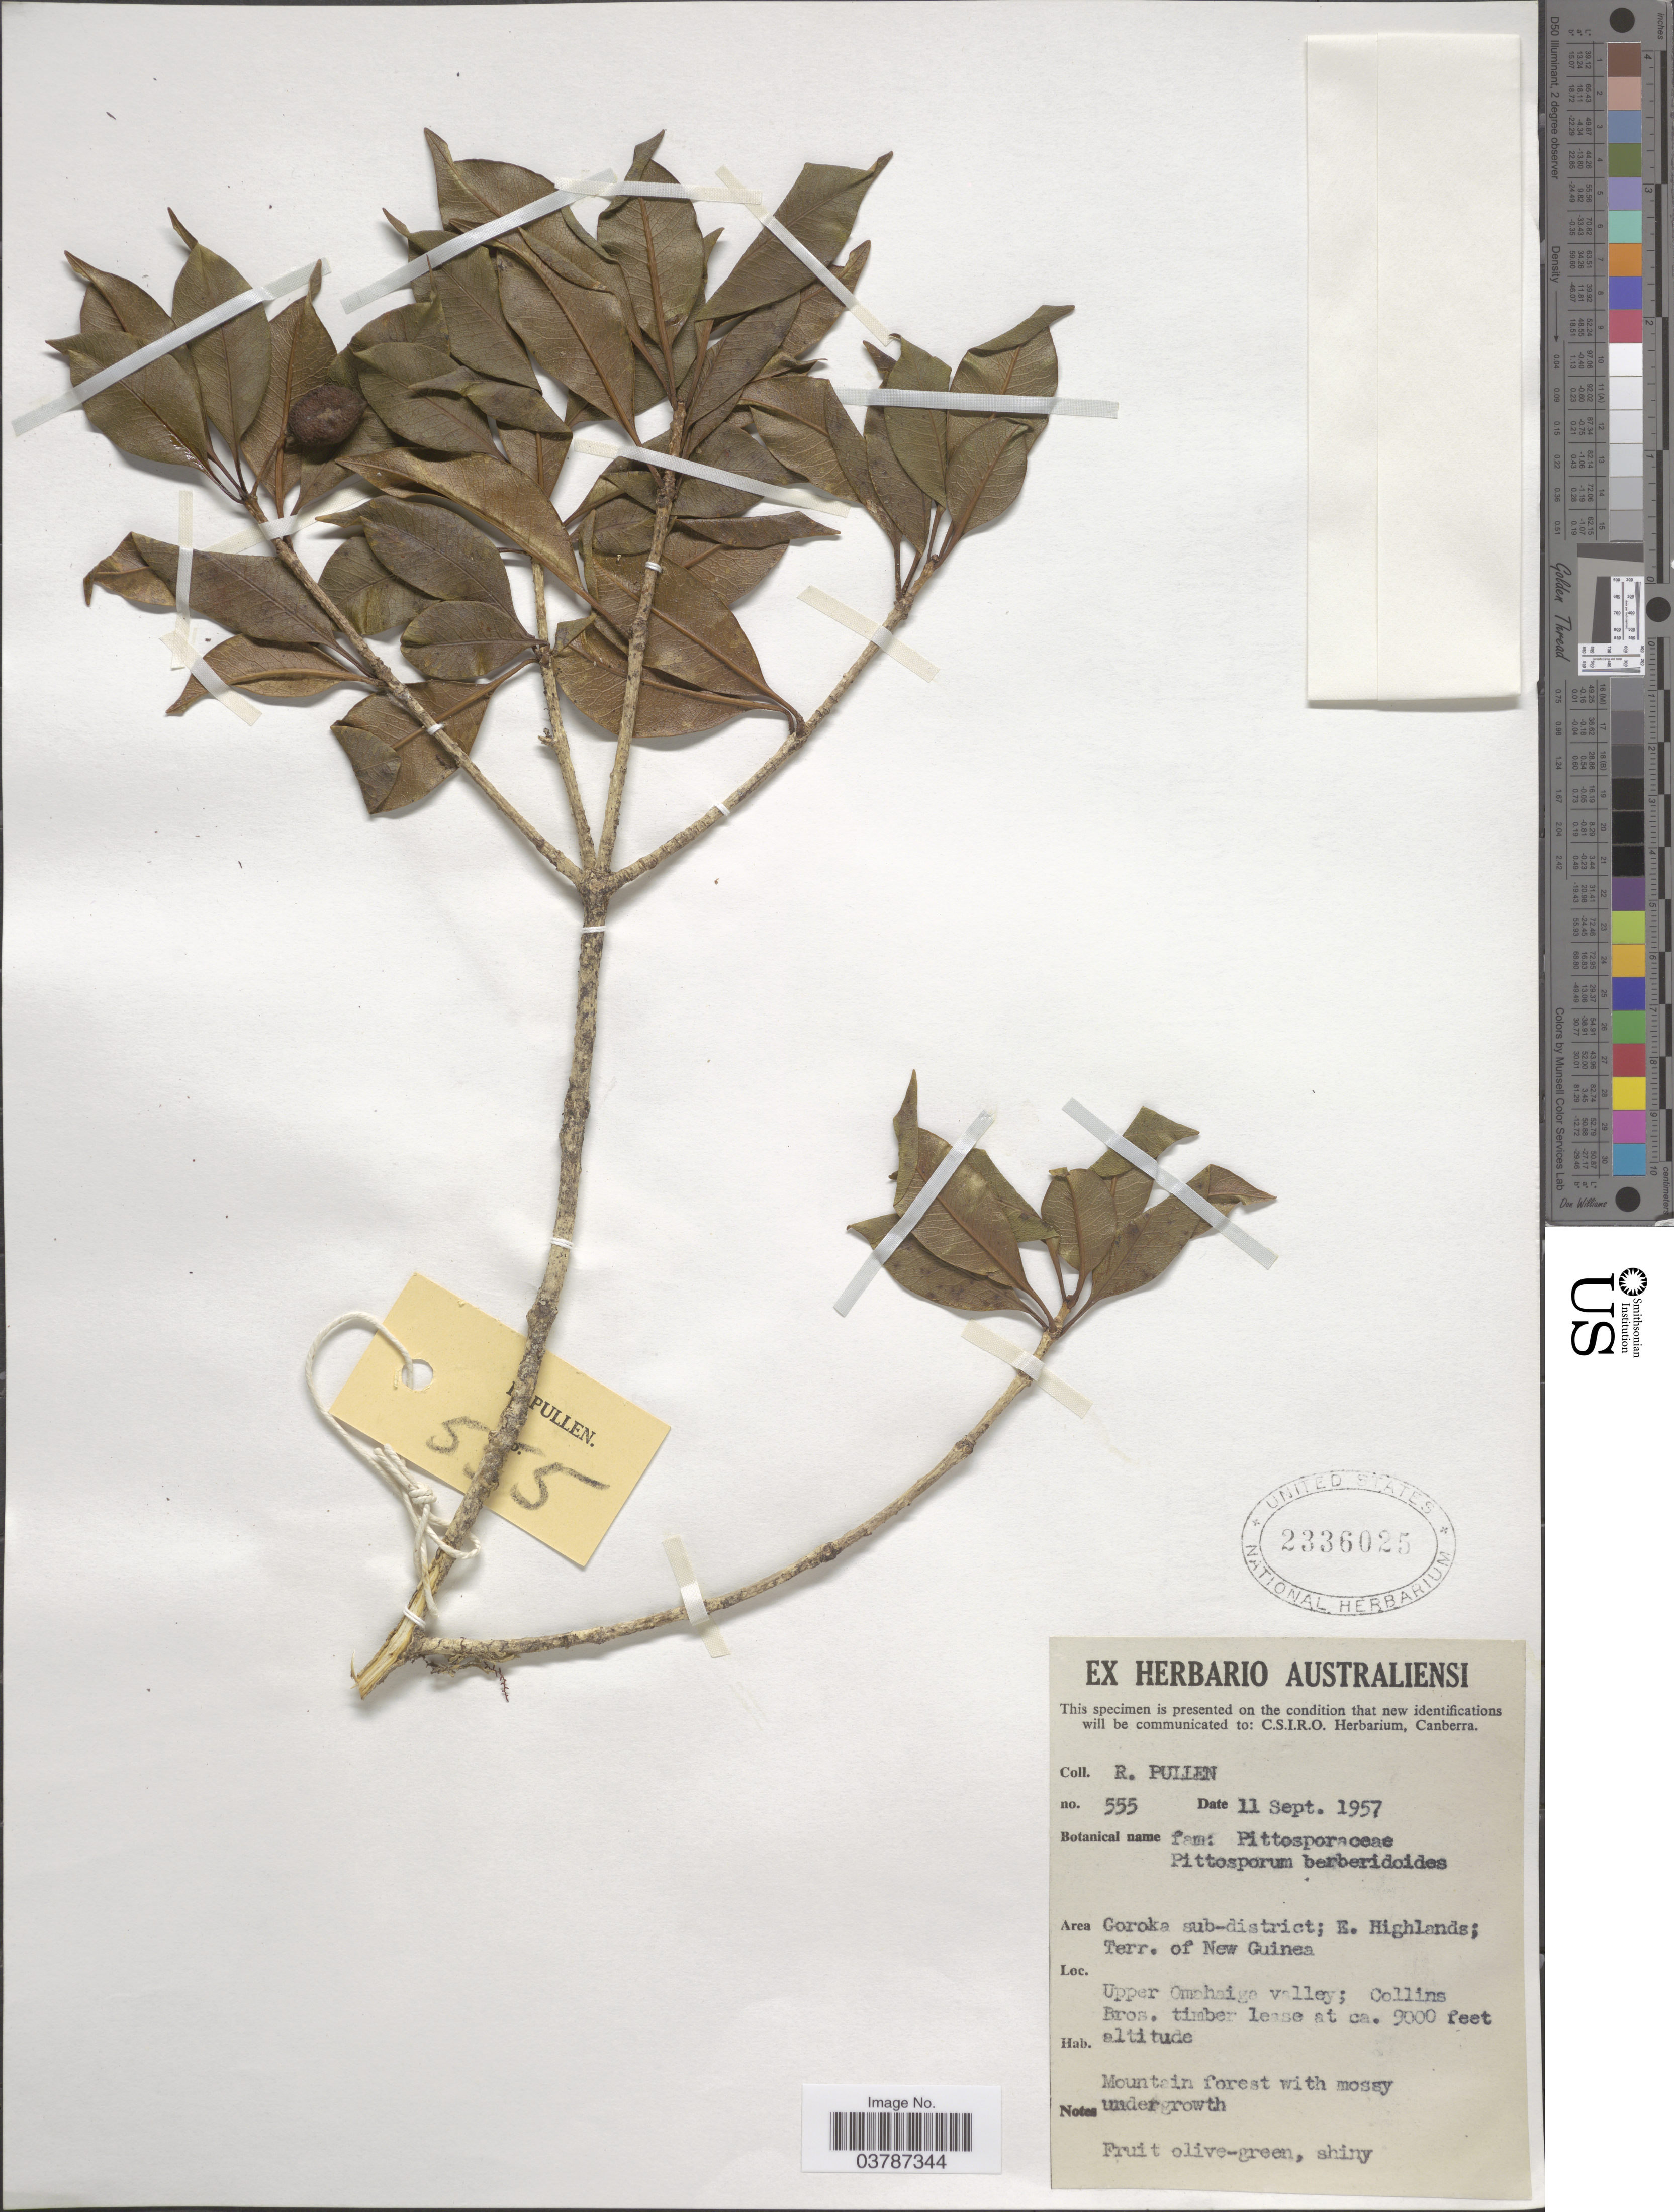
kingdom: Plantae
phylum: Tracheophyta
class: Magnoliopsida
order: Apiales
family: Pittosporaceae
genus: Pittosporum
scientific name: Pittosporum berberidoides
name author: Burkill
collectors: R. Pullen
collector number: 555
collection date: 1957-09-11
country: Papua New Guinea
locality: Area Goroka sub-district; E. Highlands; Terr. of New Guinea. Upper Omahaiga valley; Collins Bros. timber lense.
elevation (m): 2743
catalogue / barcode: US 2336025